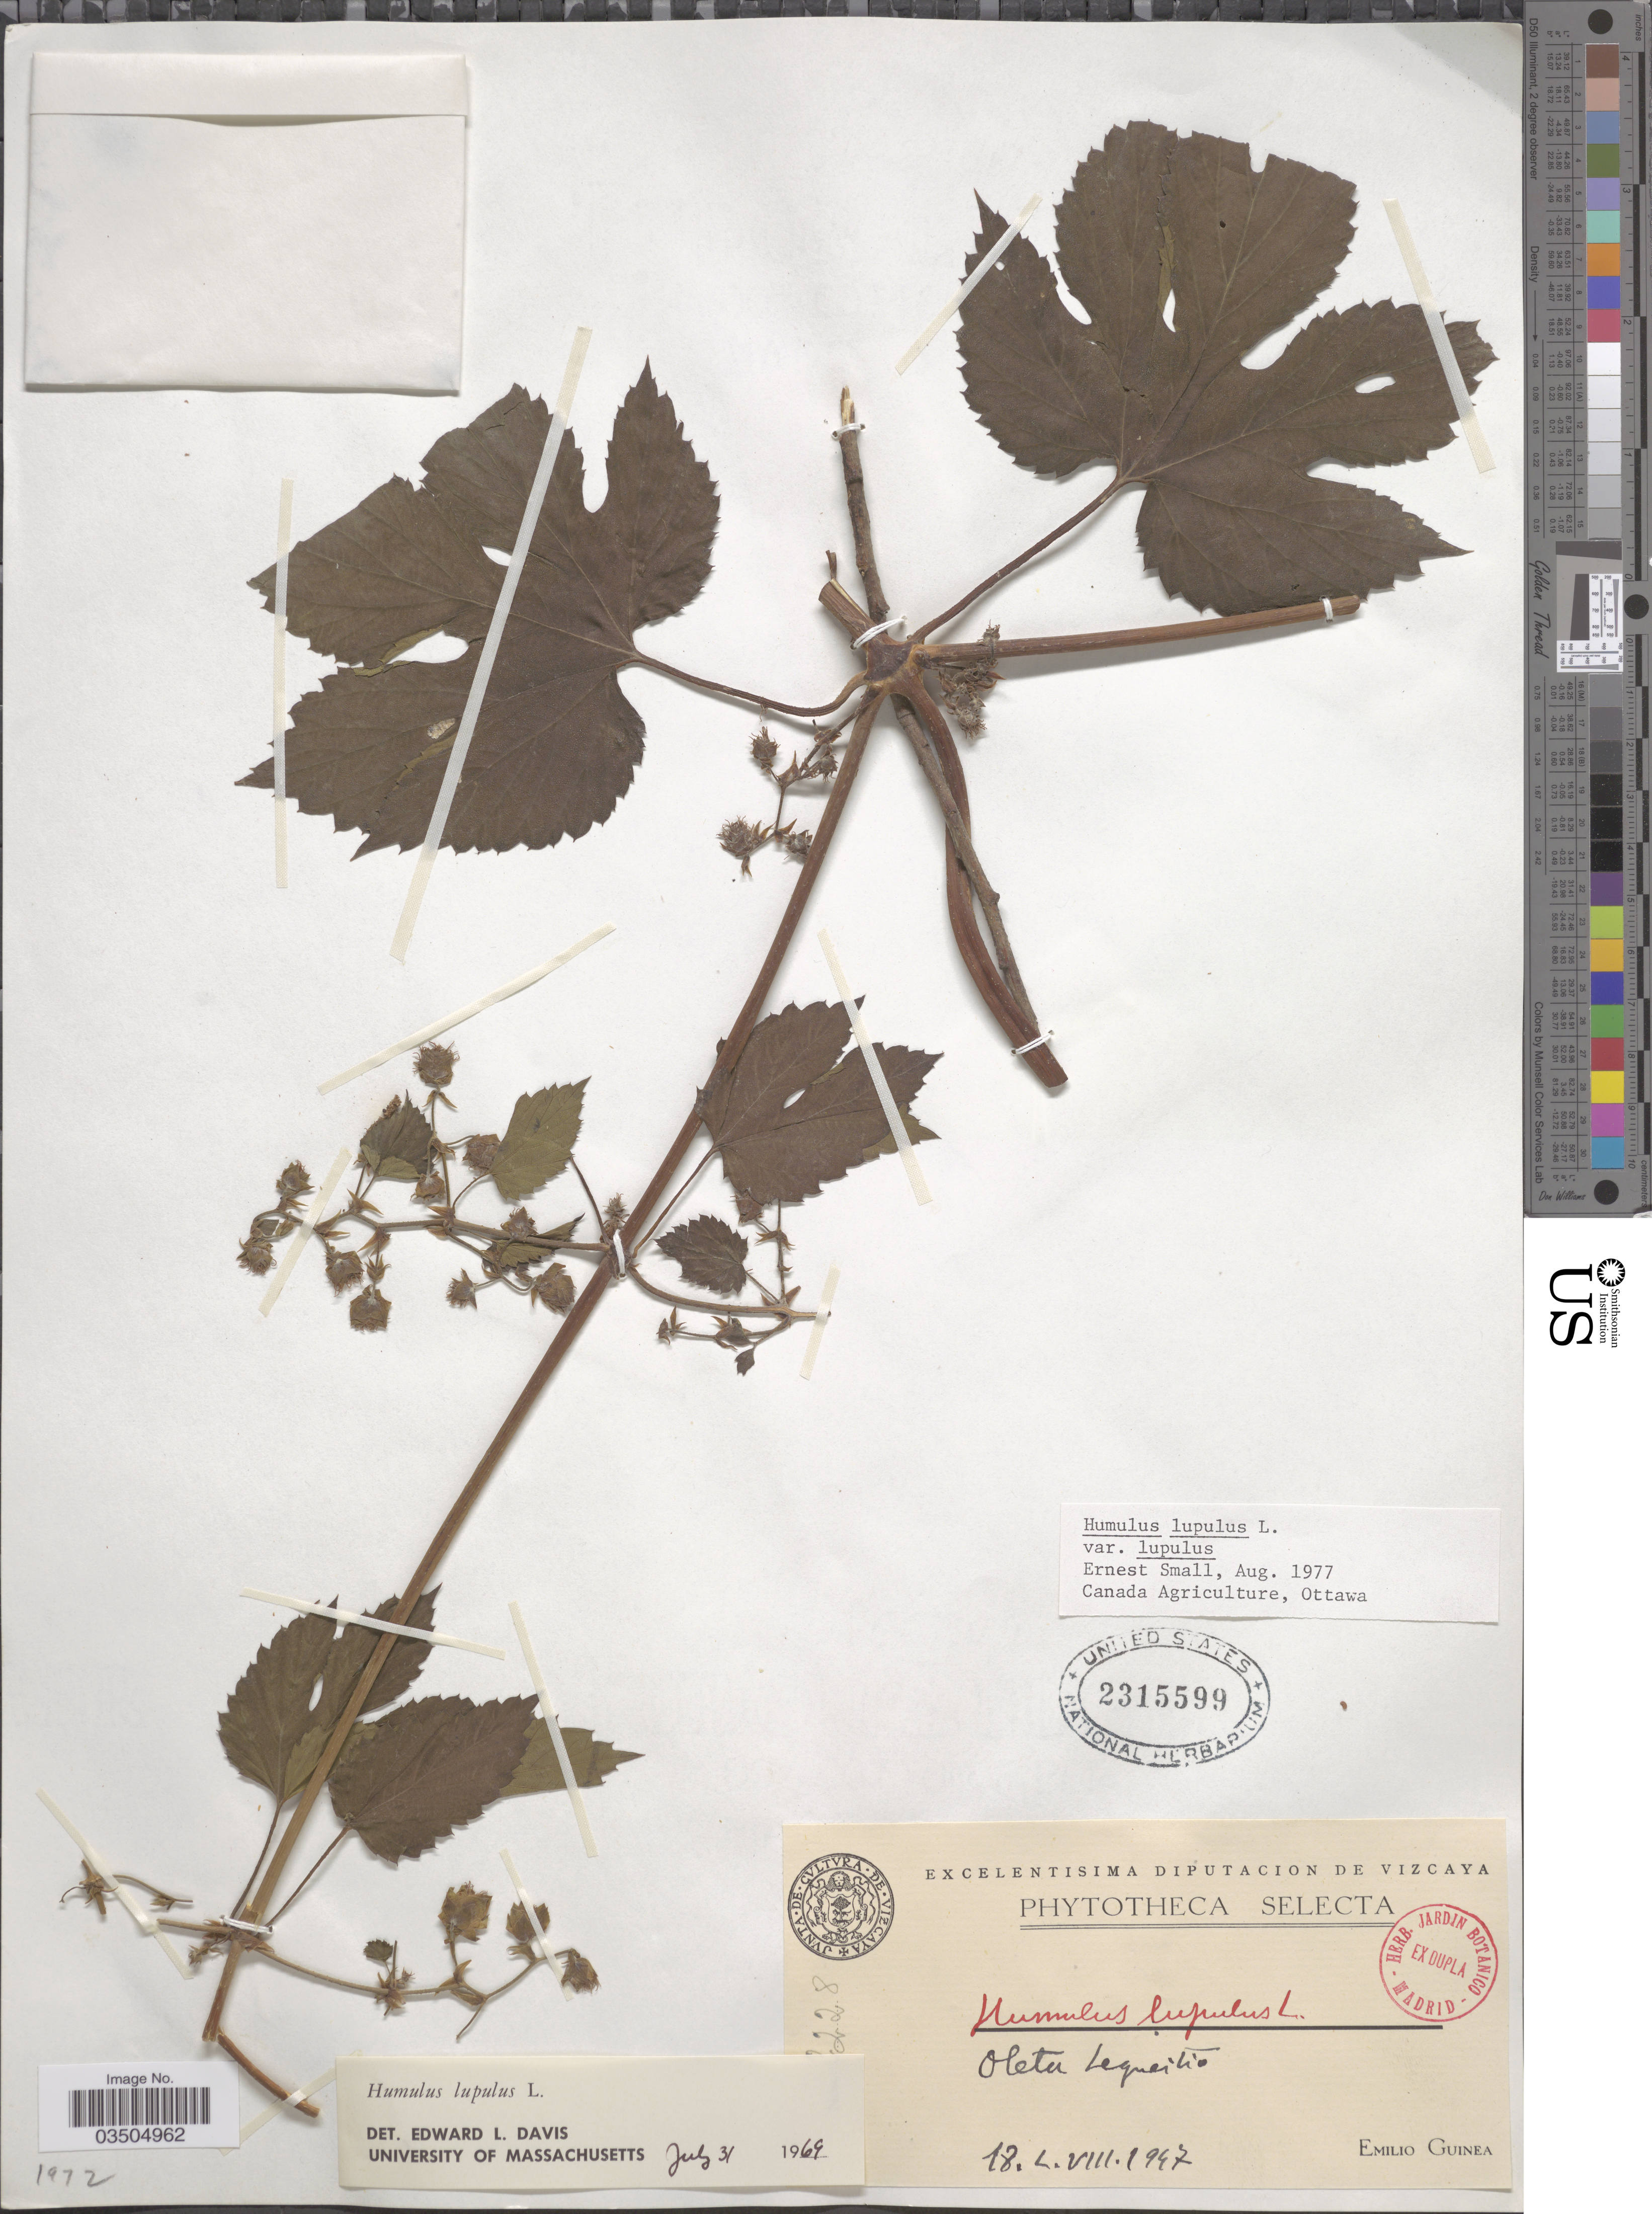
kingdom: Plantae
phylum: Tracheophyta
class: Magnoliopsida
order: Rosales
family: Cannabaceae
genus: Humulus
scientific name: Humulus lupulus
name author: L.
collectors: E. Guinea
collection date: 1947-08-18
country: Spain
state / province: Madrid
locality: Oleta Lequeitio*?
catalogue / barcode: US 2315599